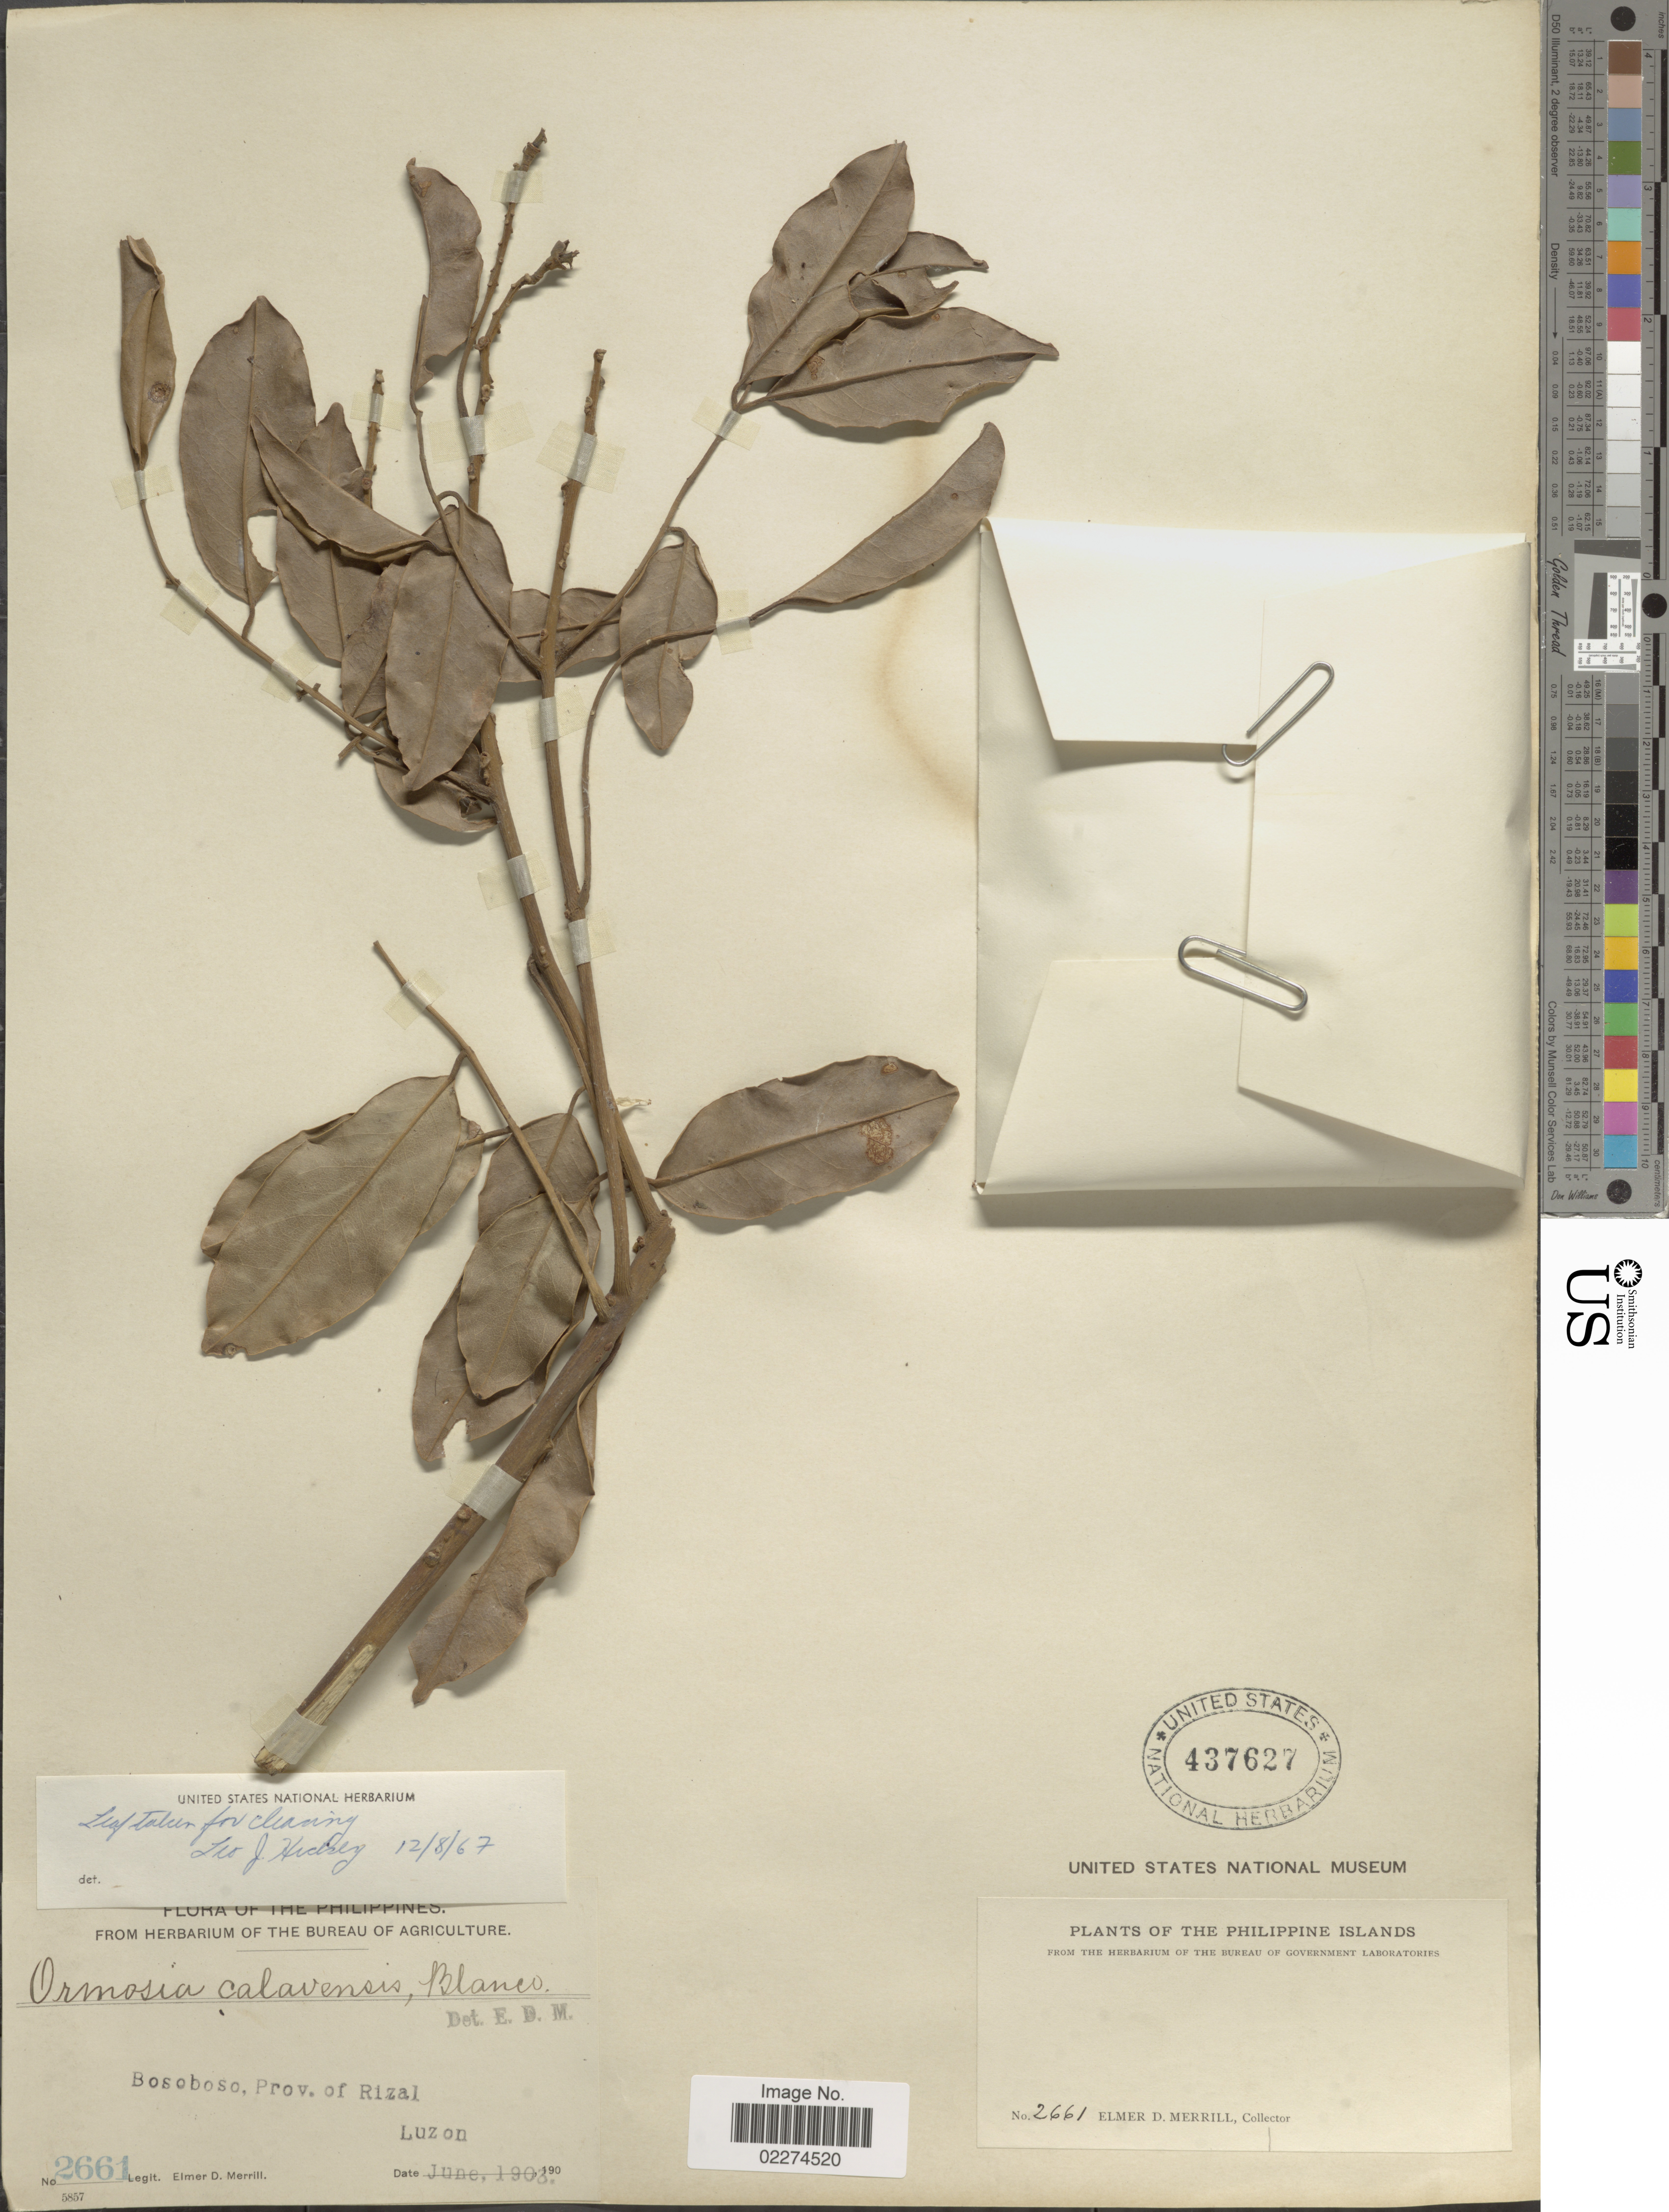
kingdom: Plantae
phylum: Tracheophyta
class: Magnoliopsida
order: Fabales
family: Fabaceae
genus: Ormosia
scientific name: Ormosia calavensis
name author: Azaola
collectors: E. D. Merrill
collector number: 2661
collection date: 1903-06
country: Philippines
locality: Bosoboso, Prov. of Rizal, Luzon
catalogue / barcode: US 437627